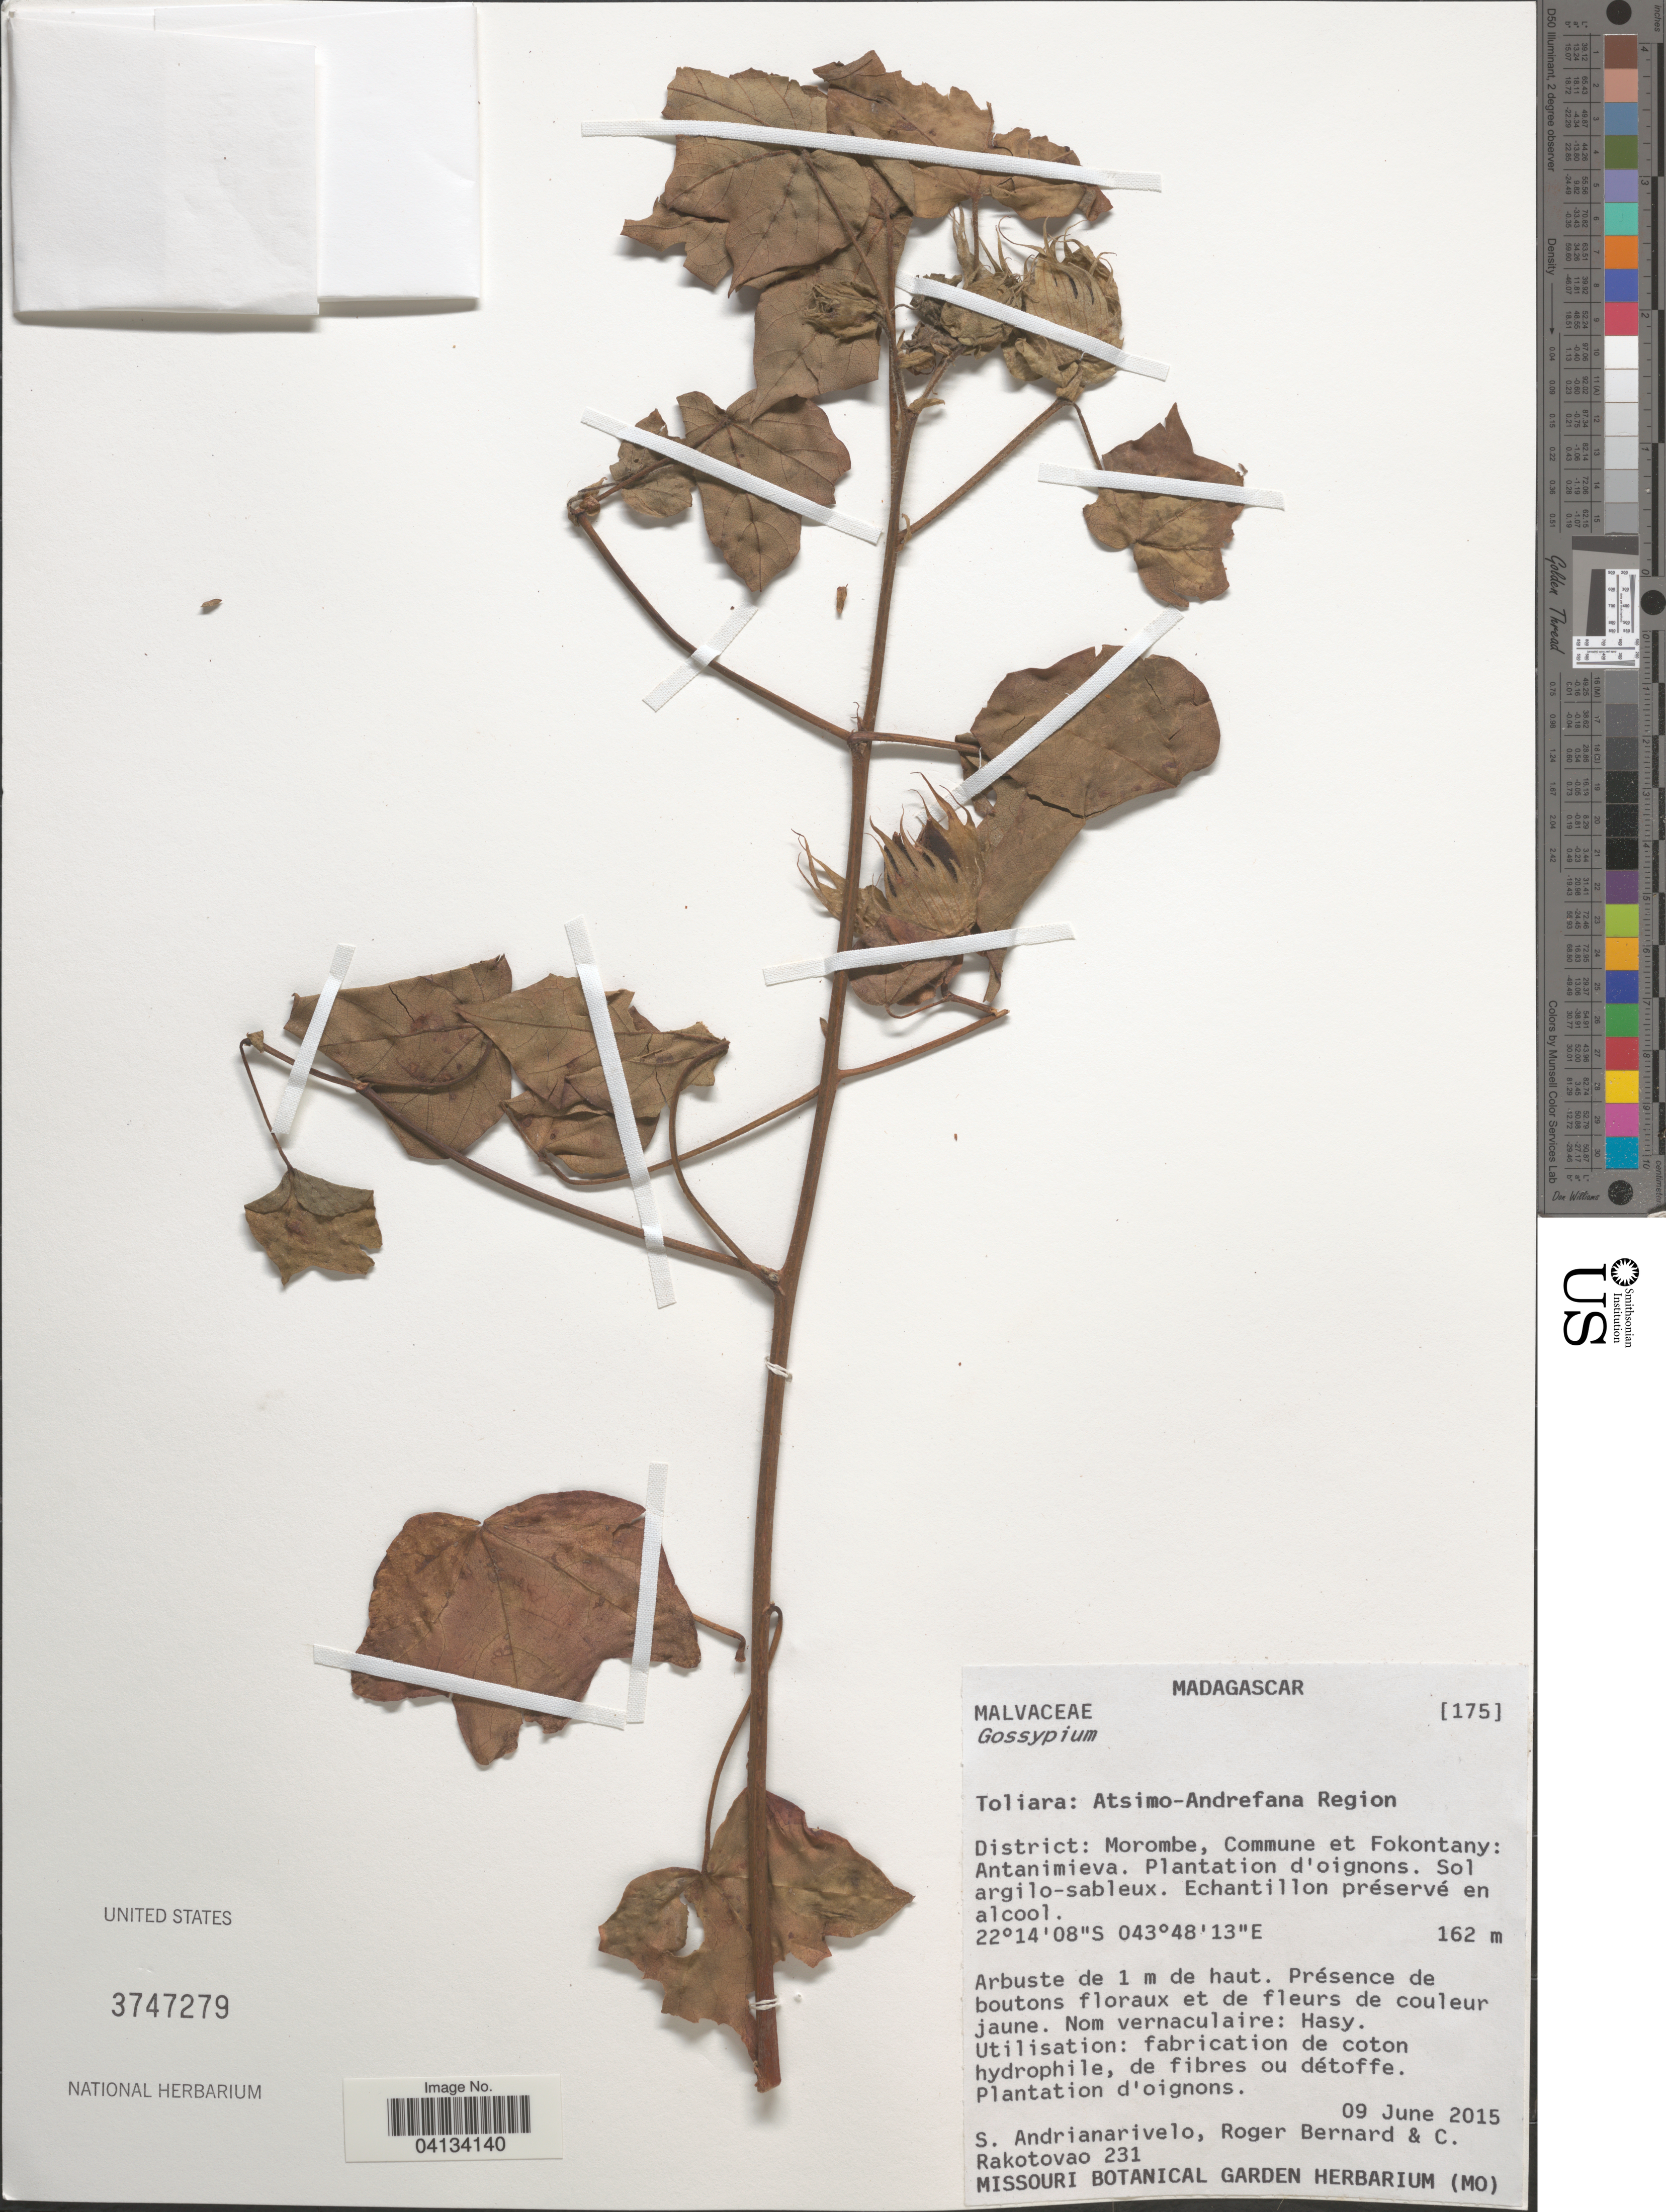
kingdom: Plantae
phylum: Tracheophyta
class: Magnoliopsida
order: Malvales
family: Malvaceae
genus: Gossypium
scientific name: Gossypium sp.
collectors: S. Andrianarivelo, R. Bernard & C. Rakotovao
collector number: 231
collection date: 2015-06-09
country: Madagascar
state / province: Atsimo-Andrefana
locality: Atsimo-Andrefana Region. District: Morombe, Commune et Fokontany: Antanimieva.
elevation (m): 162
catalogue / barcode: US 3747279